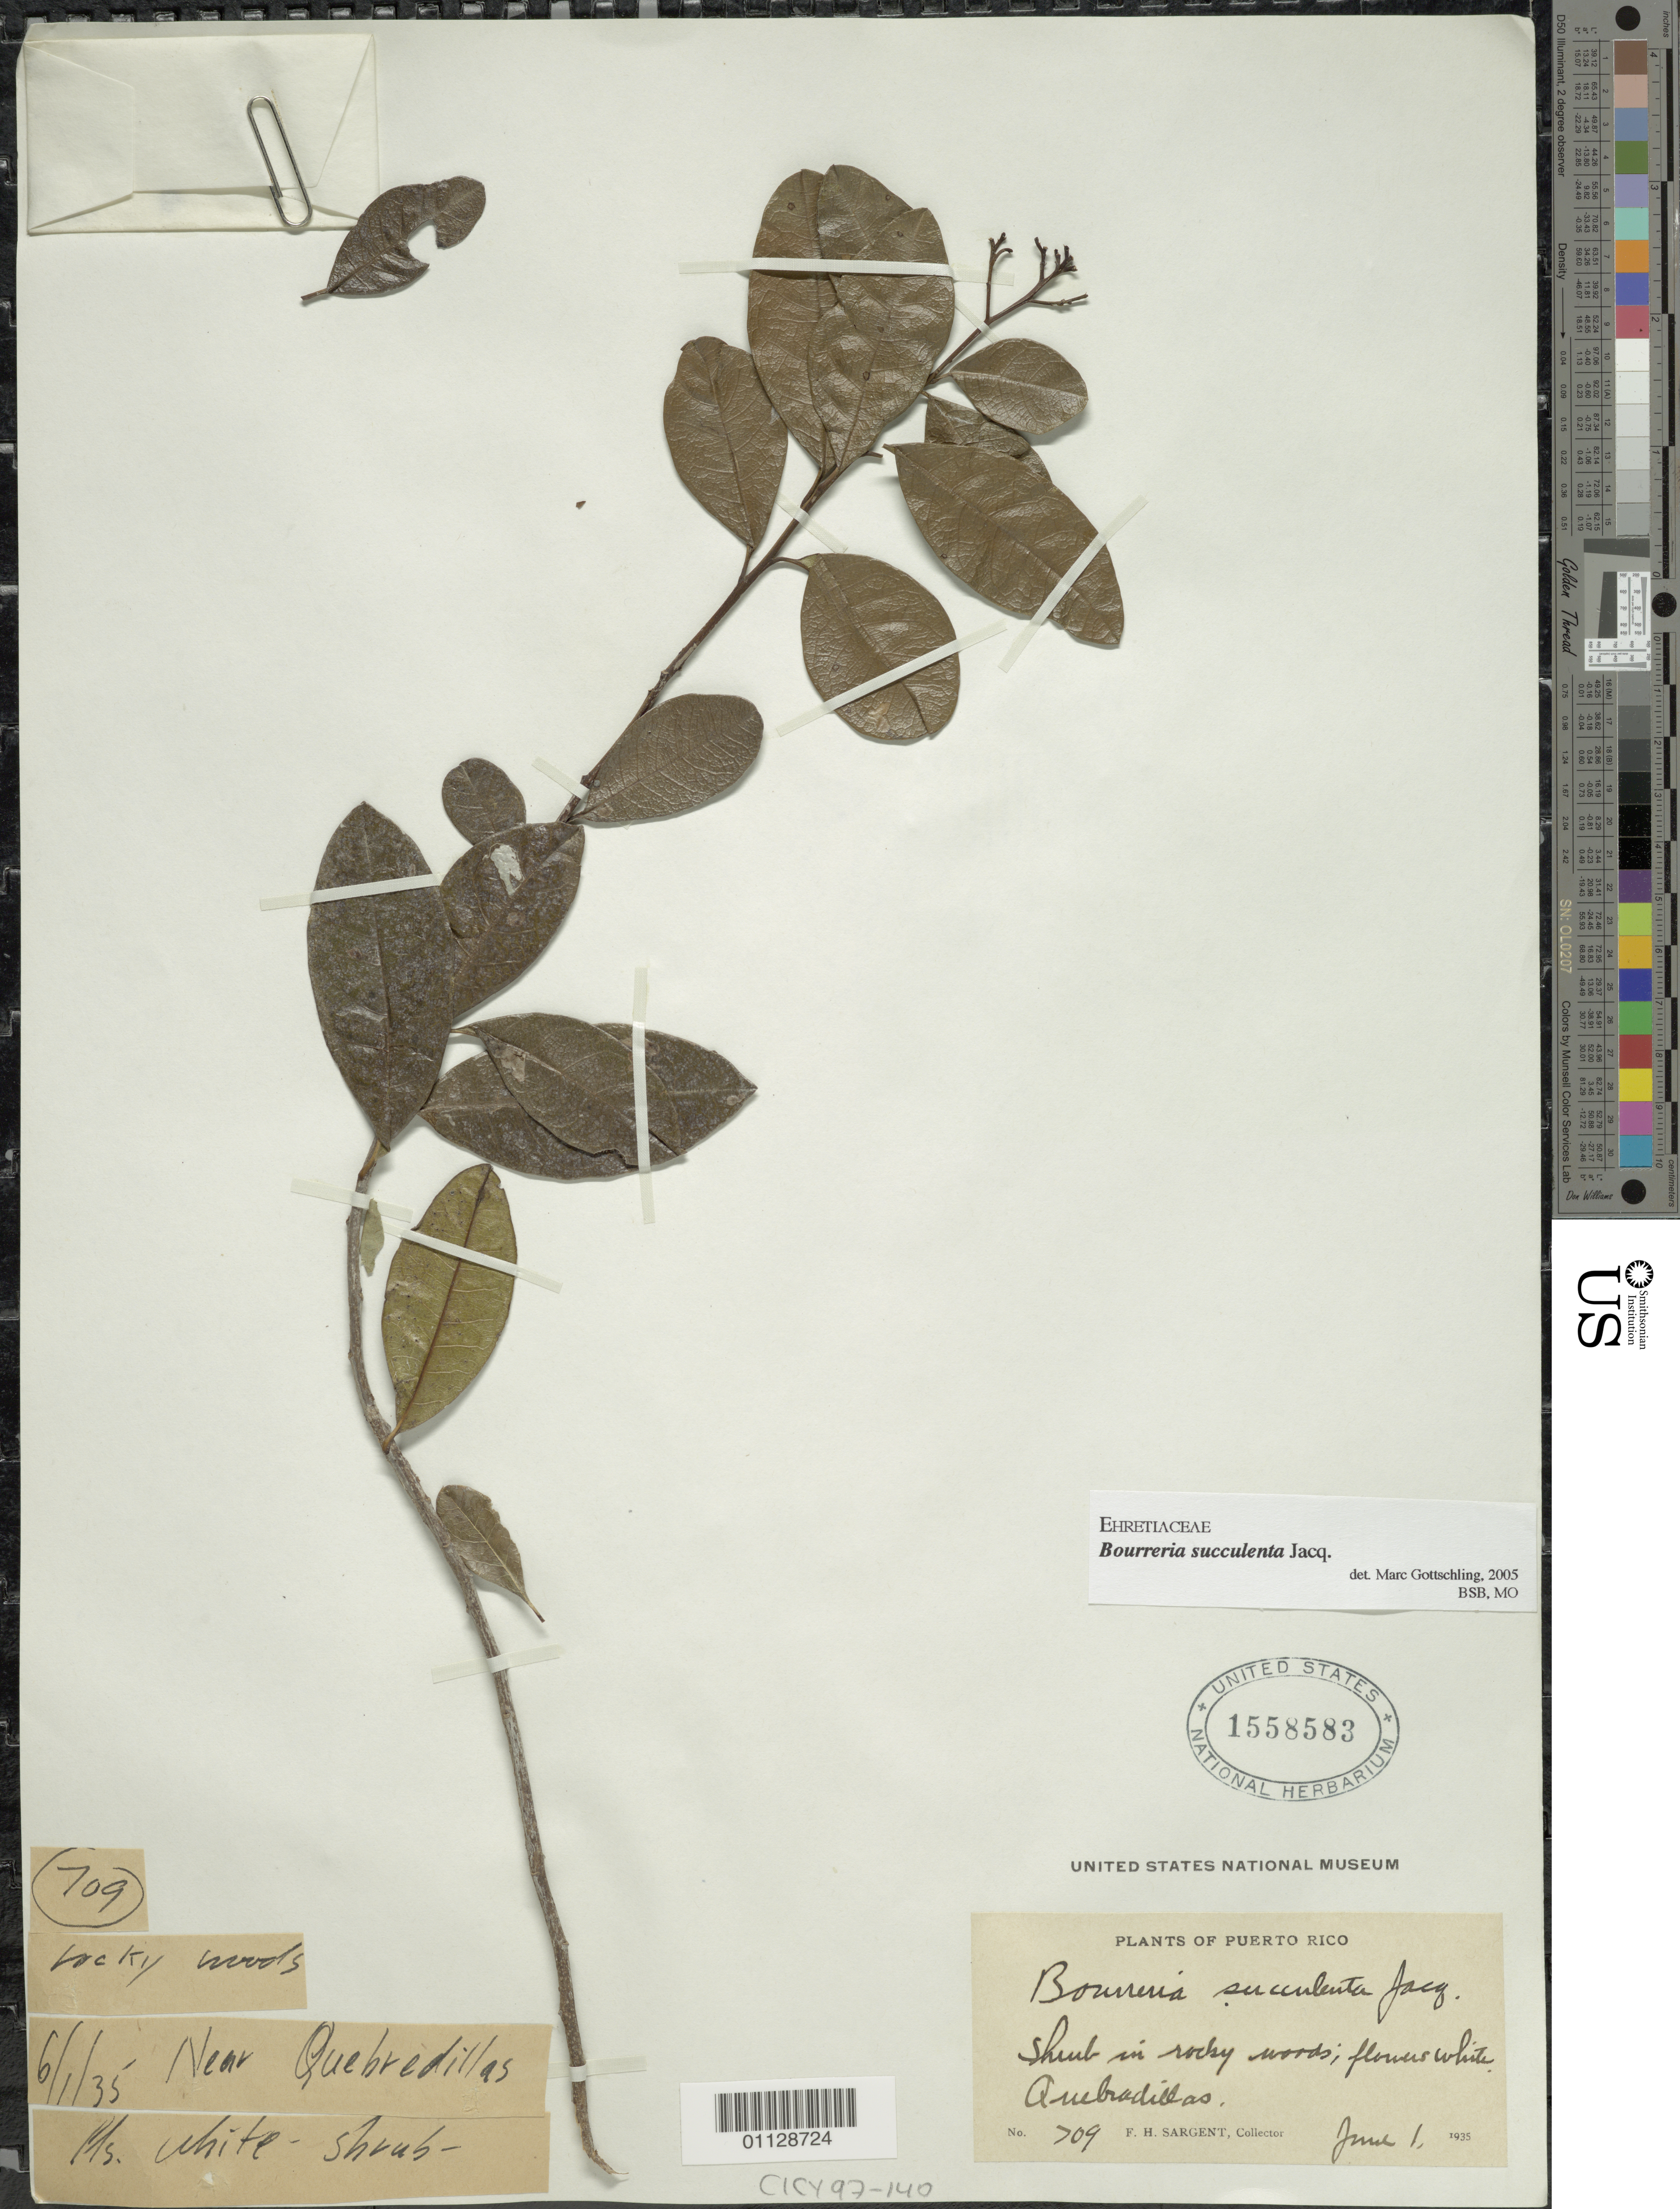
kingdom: Plantae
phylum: Tracheophyta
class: Magnoliopsida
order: Boraginales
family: Ehretiaceae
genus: Bourreria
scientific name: Bourreria succulenta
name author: Jacq.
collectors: F. H. Sargent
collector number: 709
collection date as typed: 01 Jun 1935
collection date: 1935-06-01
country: Puerto Rico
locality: Ambadillas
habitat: in rocky woods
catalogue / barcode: US 1558583